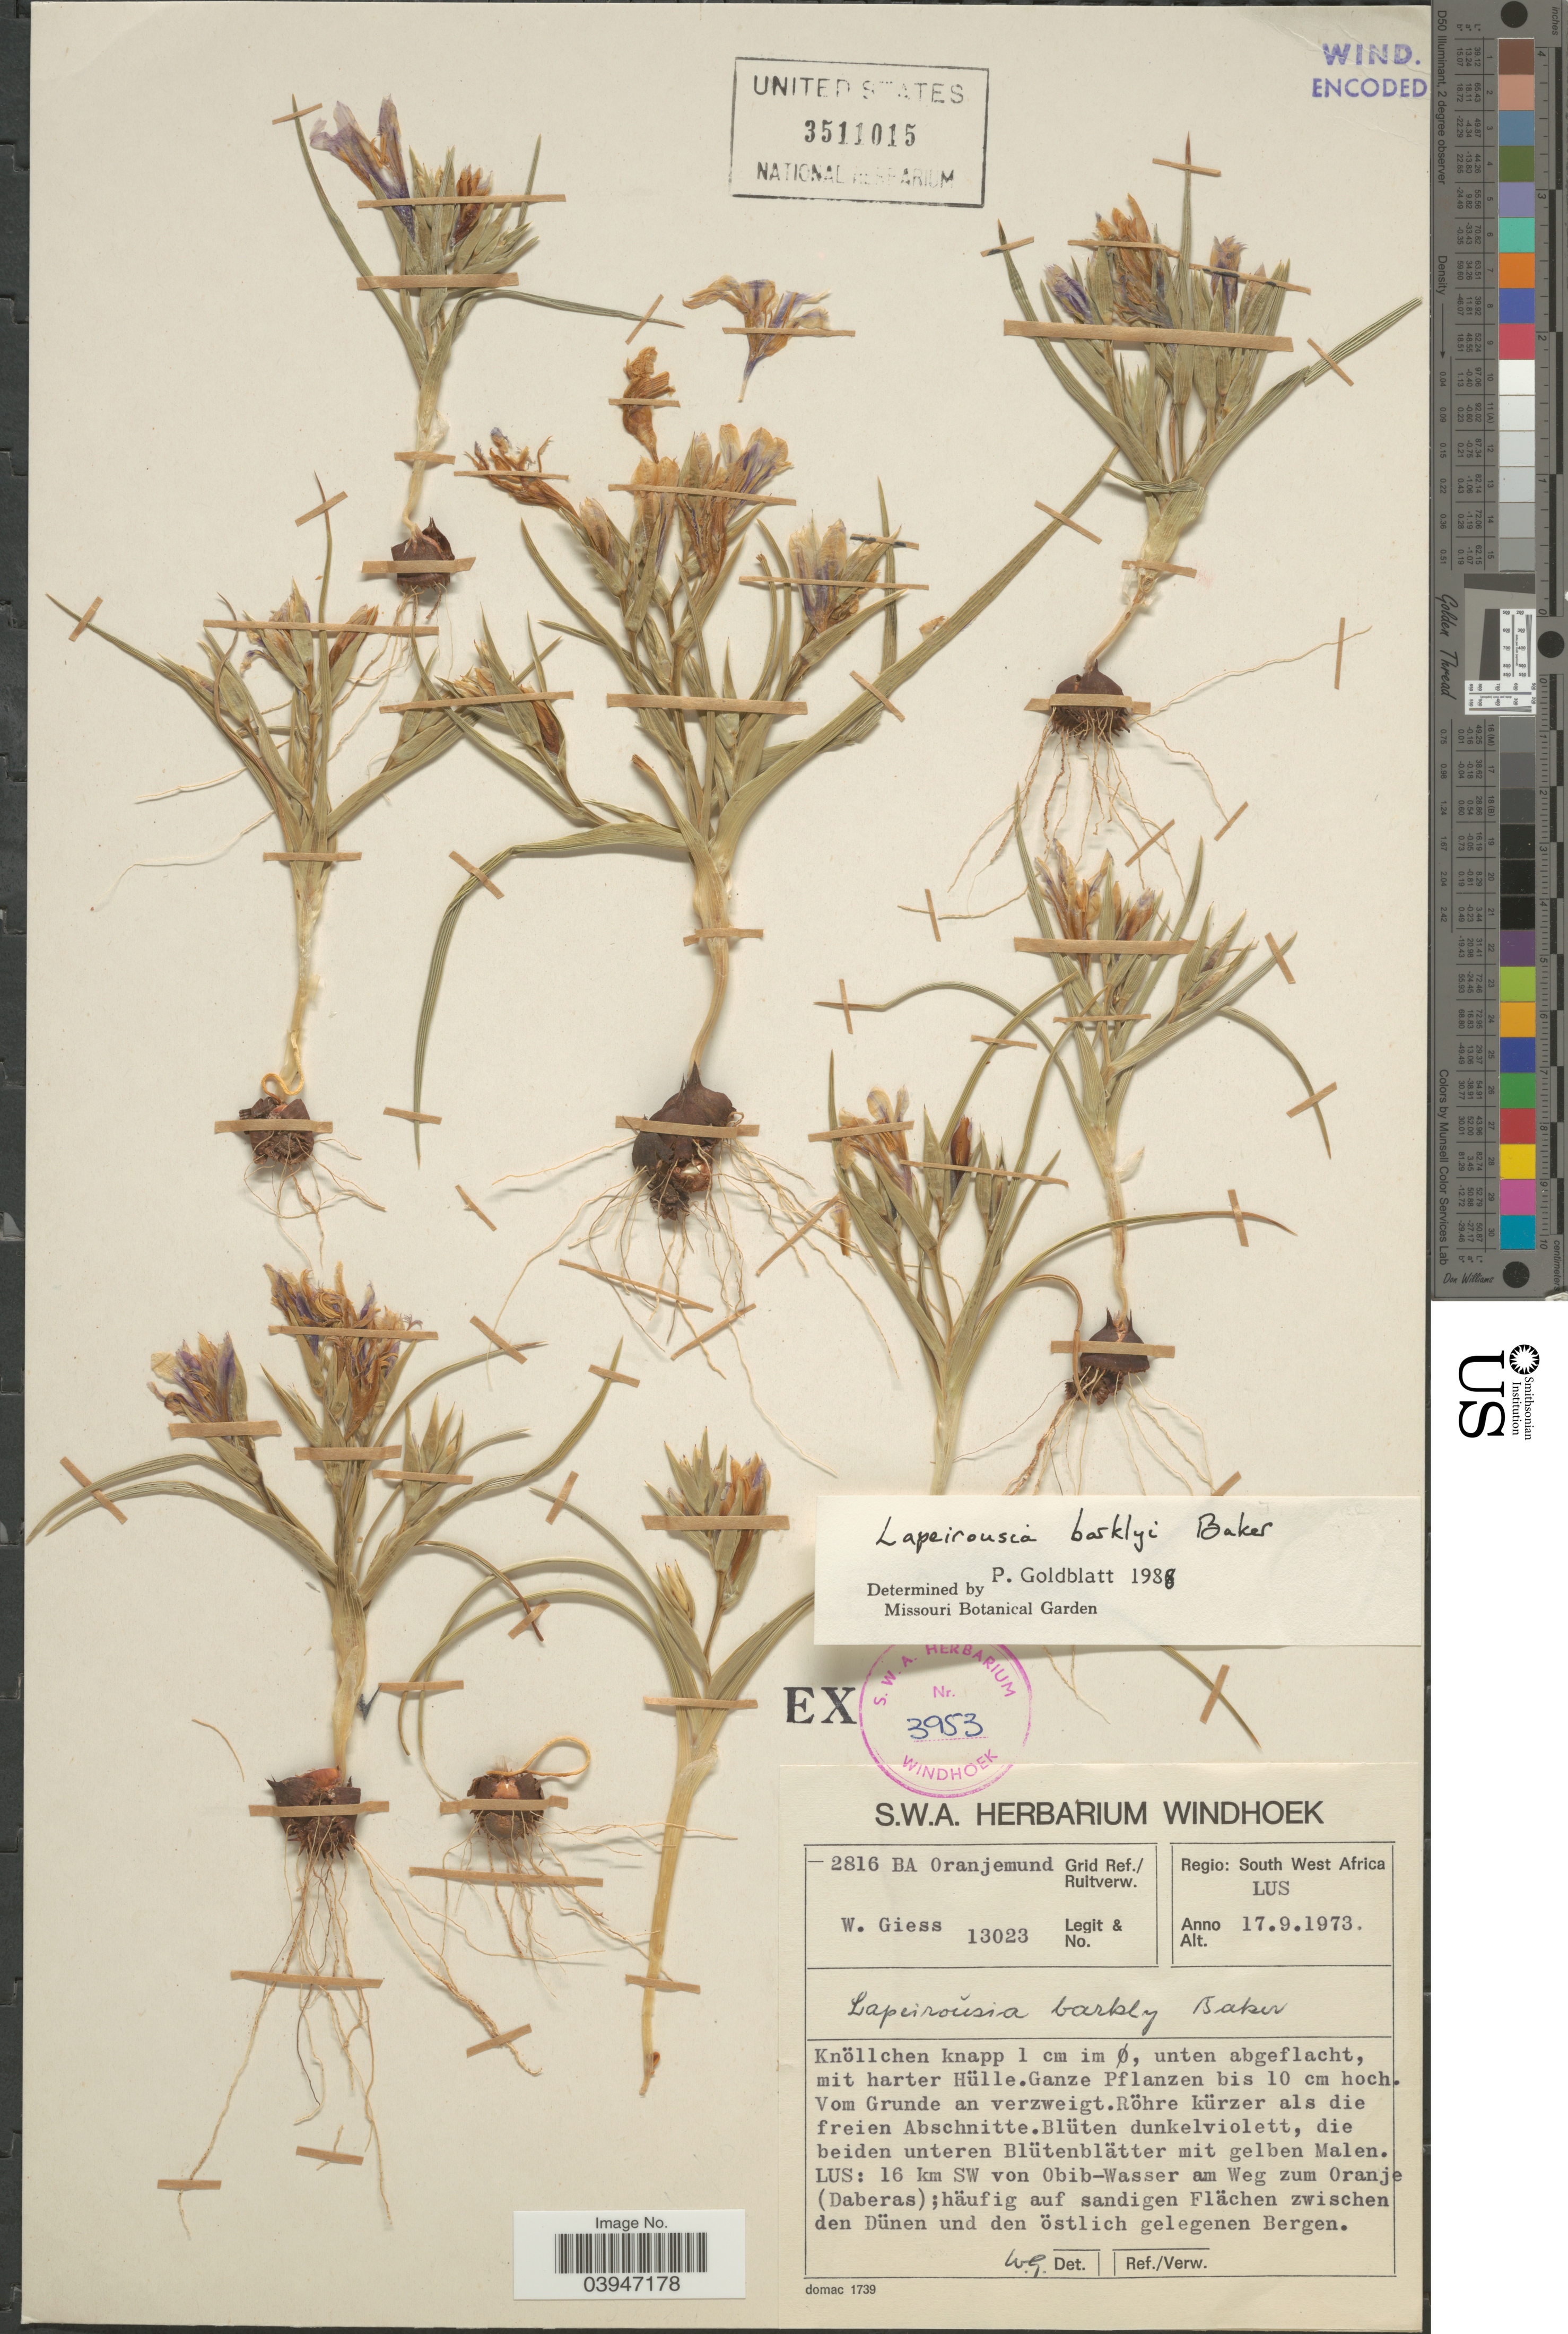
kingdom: Plantae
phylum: Tracheophyta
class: Liliopsida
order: Asparagales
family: Iridaceae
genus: Lapeirousia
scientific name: Lapeirousia barklyi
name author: Baker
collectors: W. Giess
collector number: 13023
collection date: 1973-09-17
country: Namibia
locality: Grid Ref./ Ruitverw. 2816 BA Oranjemund. Regio: South West Afrika LUS. LUS: 16 km SW von Obib-Wasser am Weg zum Oranje (Daberas).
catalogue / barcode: US 3511015